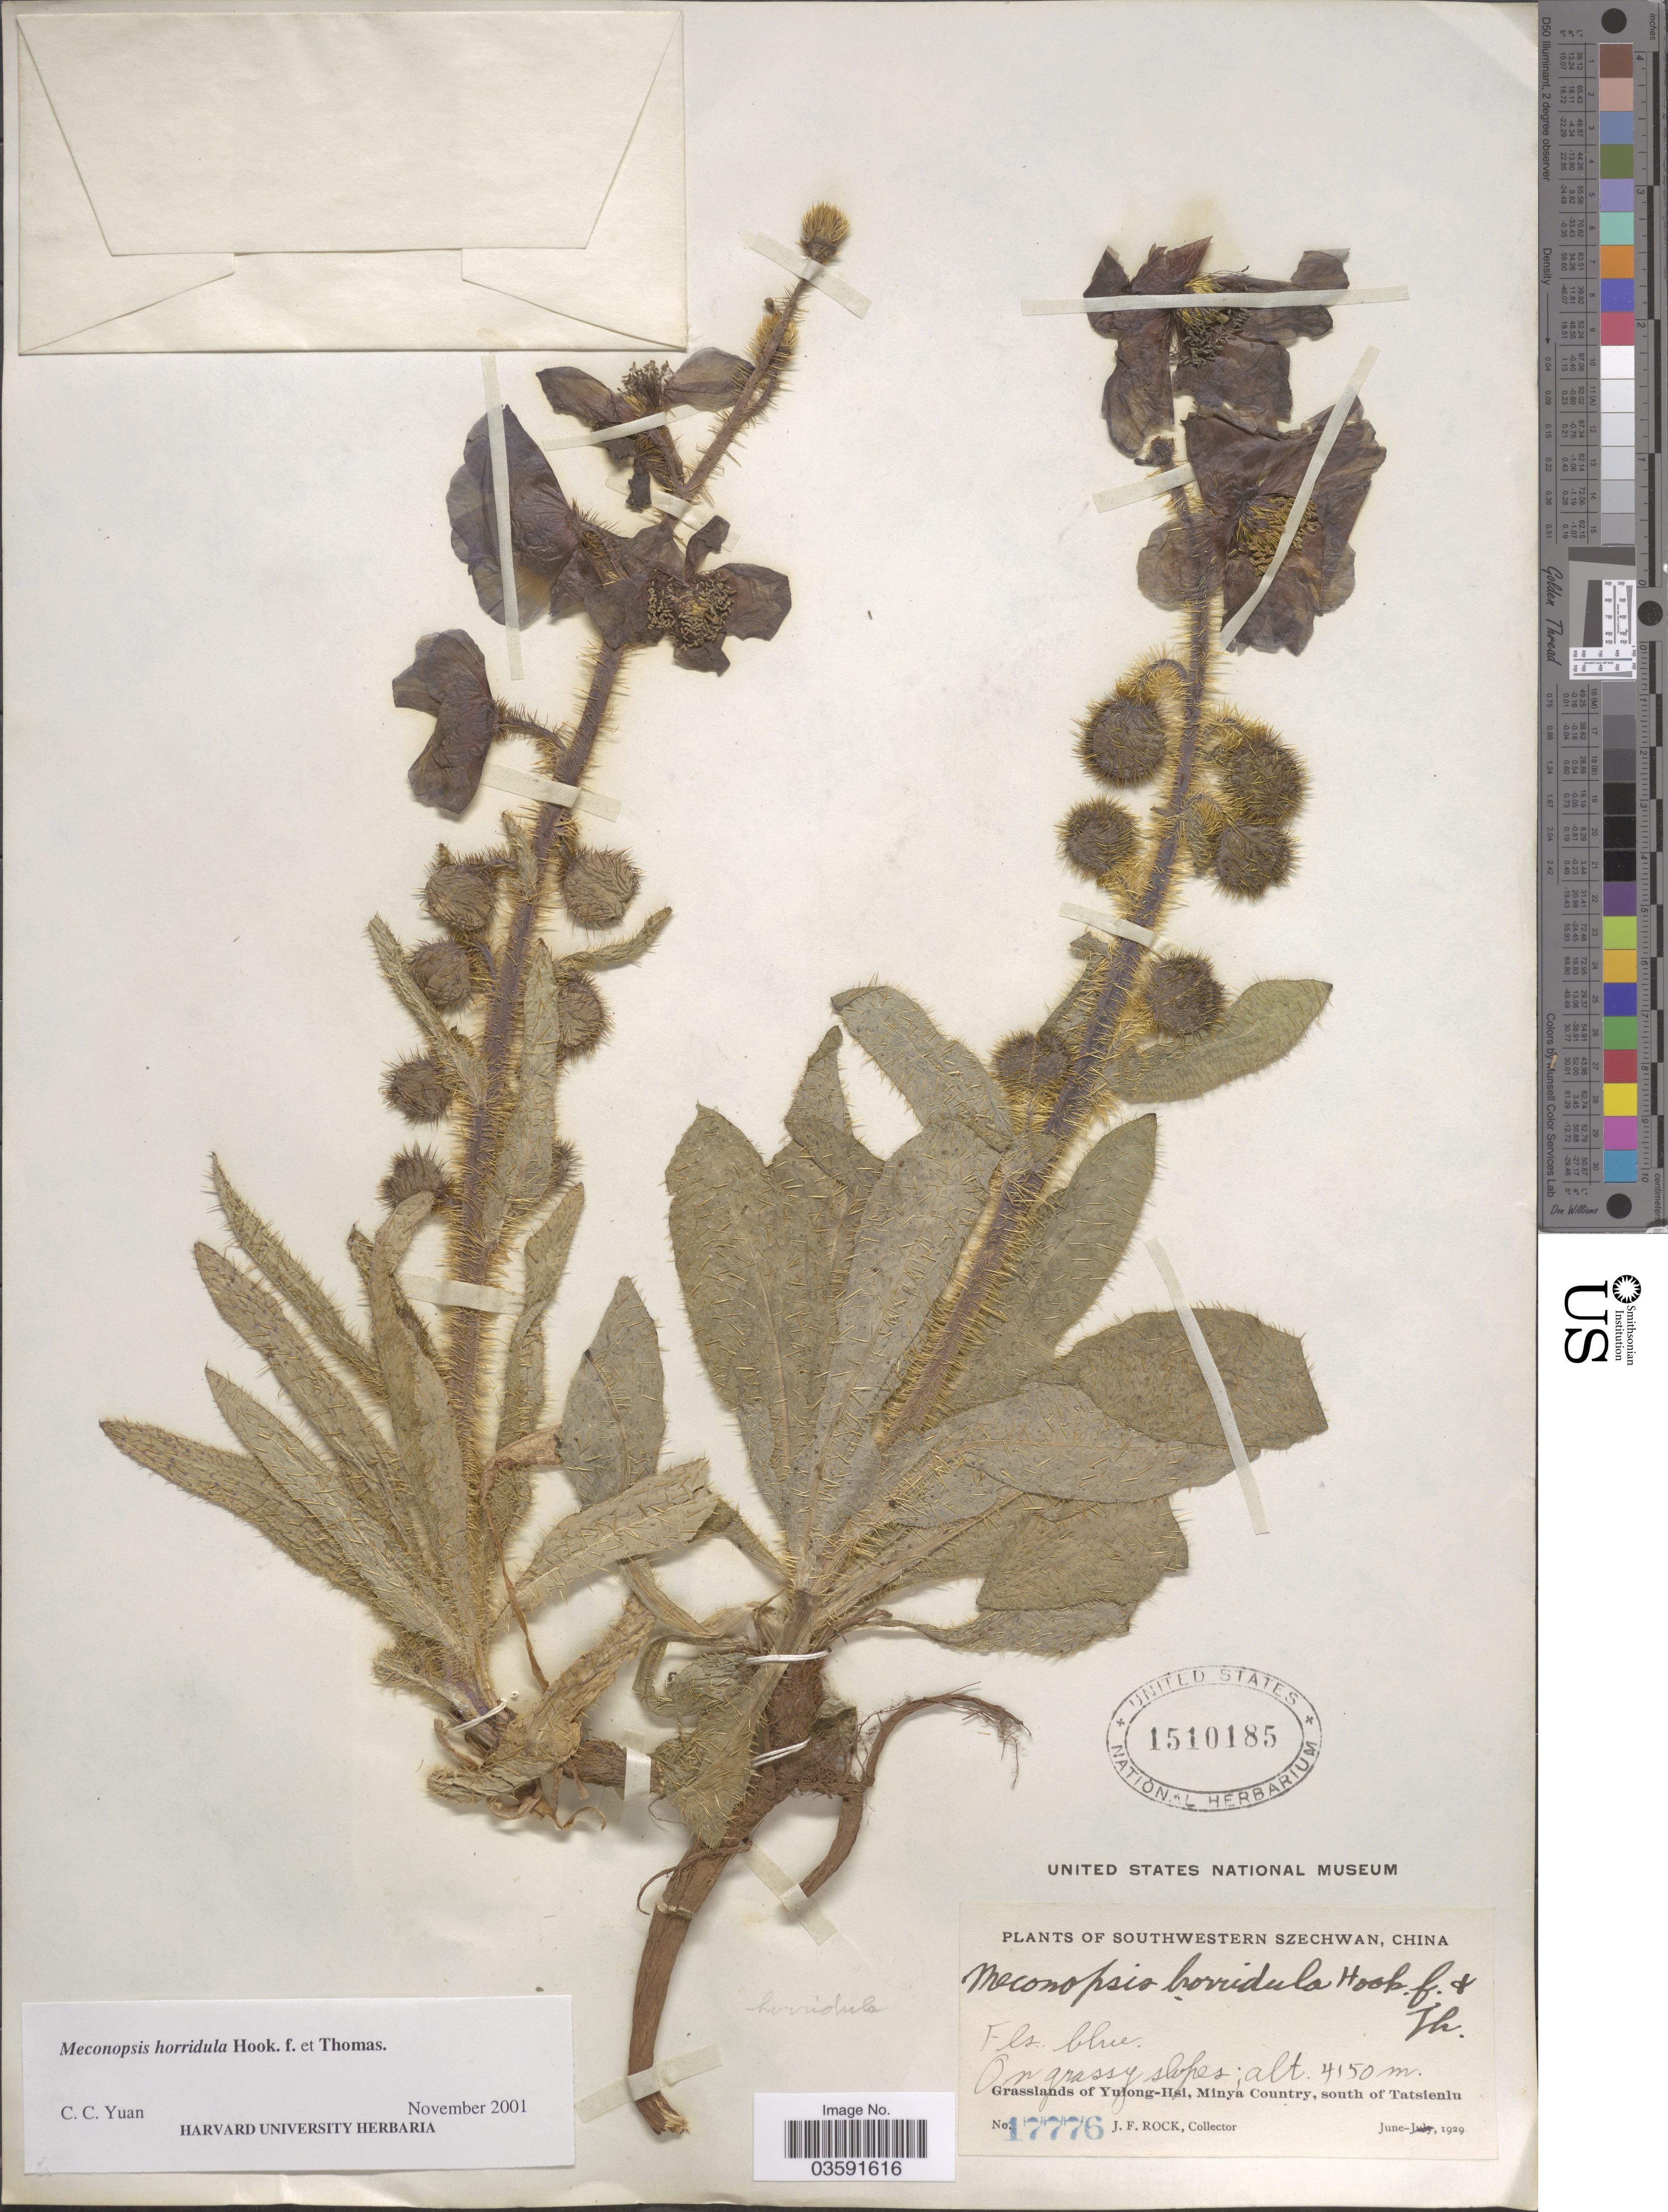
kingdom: Plantae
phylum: Tracheophyta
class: Magnoliopsida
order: Ranunculales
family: Papaveraceae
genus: Meconopsis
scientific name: Meconopsis horridula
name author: Hook. f. & Thomson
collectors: J. Rock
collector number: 17776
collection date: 1929-06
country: China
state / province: Sichuan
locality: Southwestern Szechwan. Grasslands of Yulong-Hsi, Minya Country, south of Tatsienlu.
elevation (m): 4150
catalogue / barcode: US 1510185